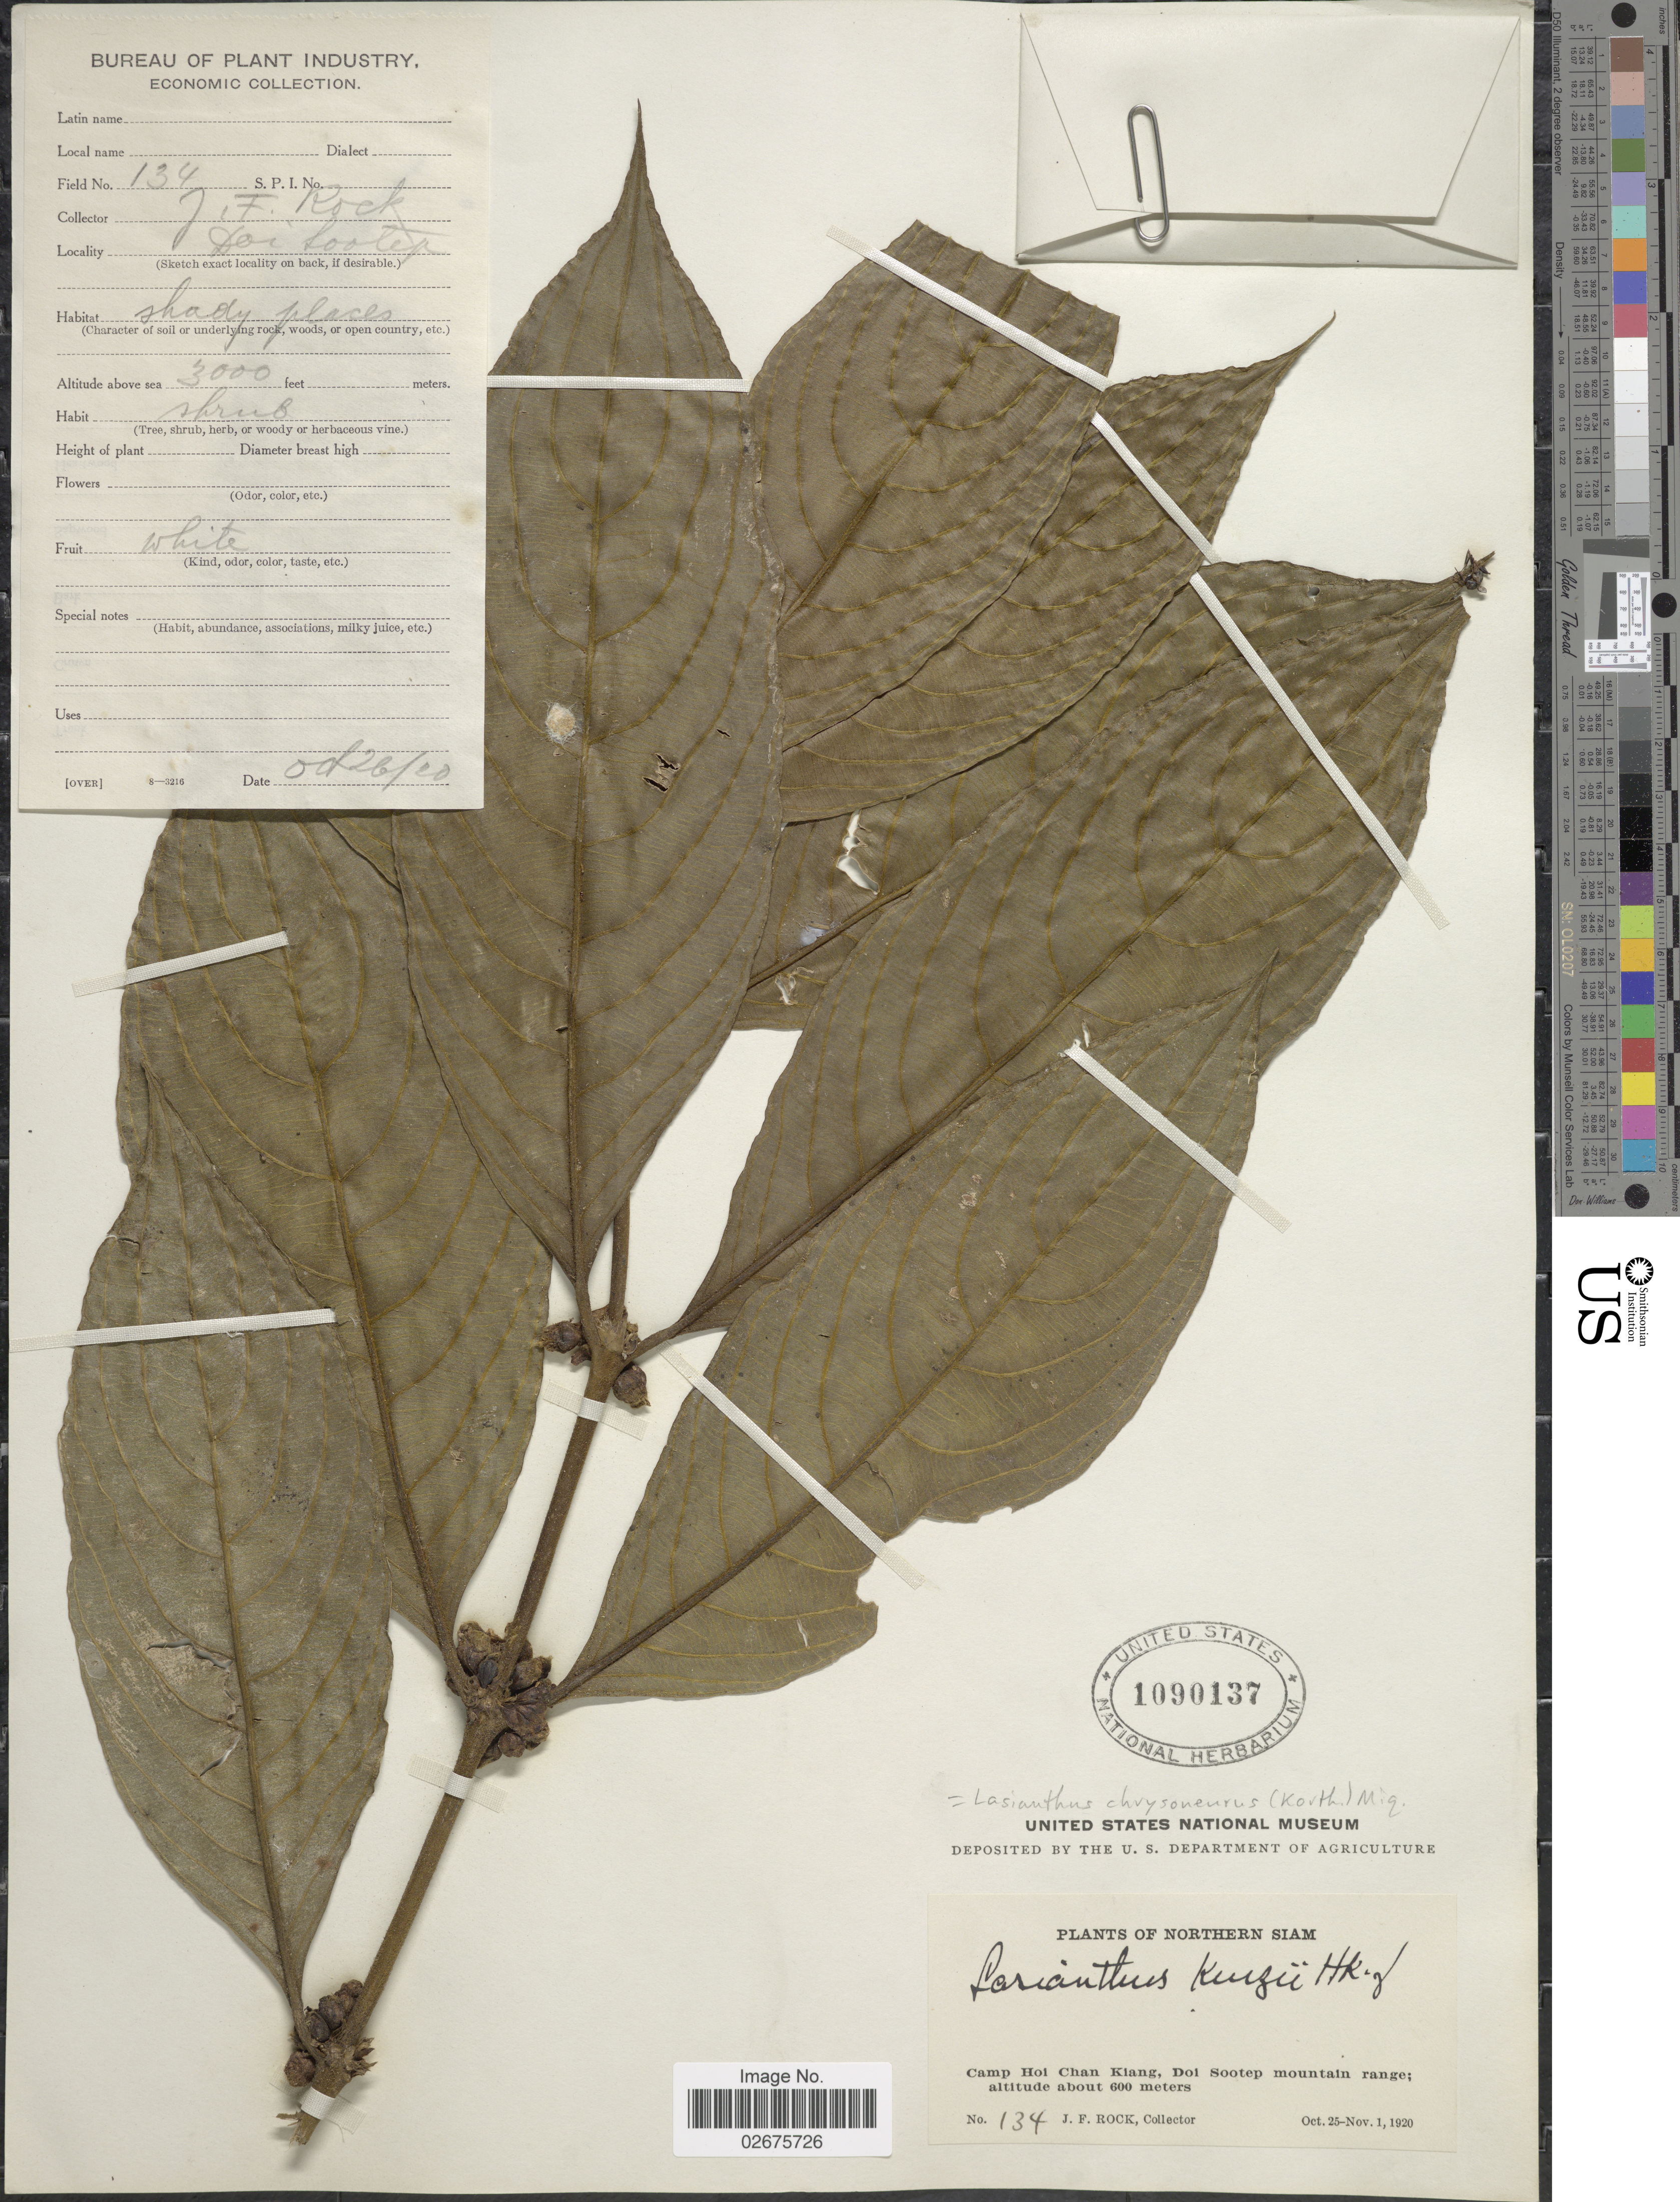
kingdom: Plantae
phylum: Tracheophyta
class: Magnoliopsida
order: Gentianales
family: Rubiaceae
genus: Lasianthus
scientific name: Lasianthus chrysoneurus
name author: (Korth.) Miq.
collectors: J. Rock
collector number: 134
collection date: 1920-10-25/1920-11-01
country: Thailand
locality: Northern Siam, Camp Hoi Chan Kiang, Doi Sootep mountain range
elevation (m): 600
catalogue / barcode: US 1090137